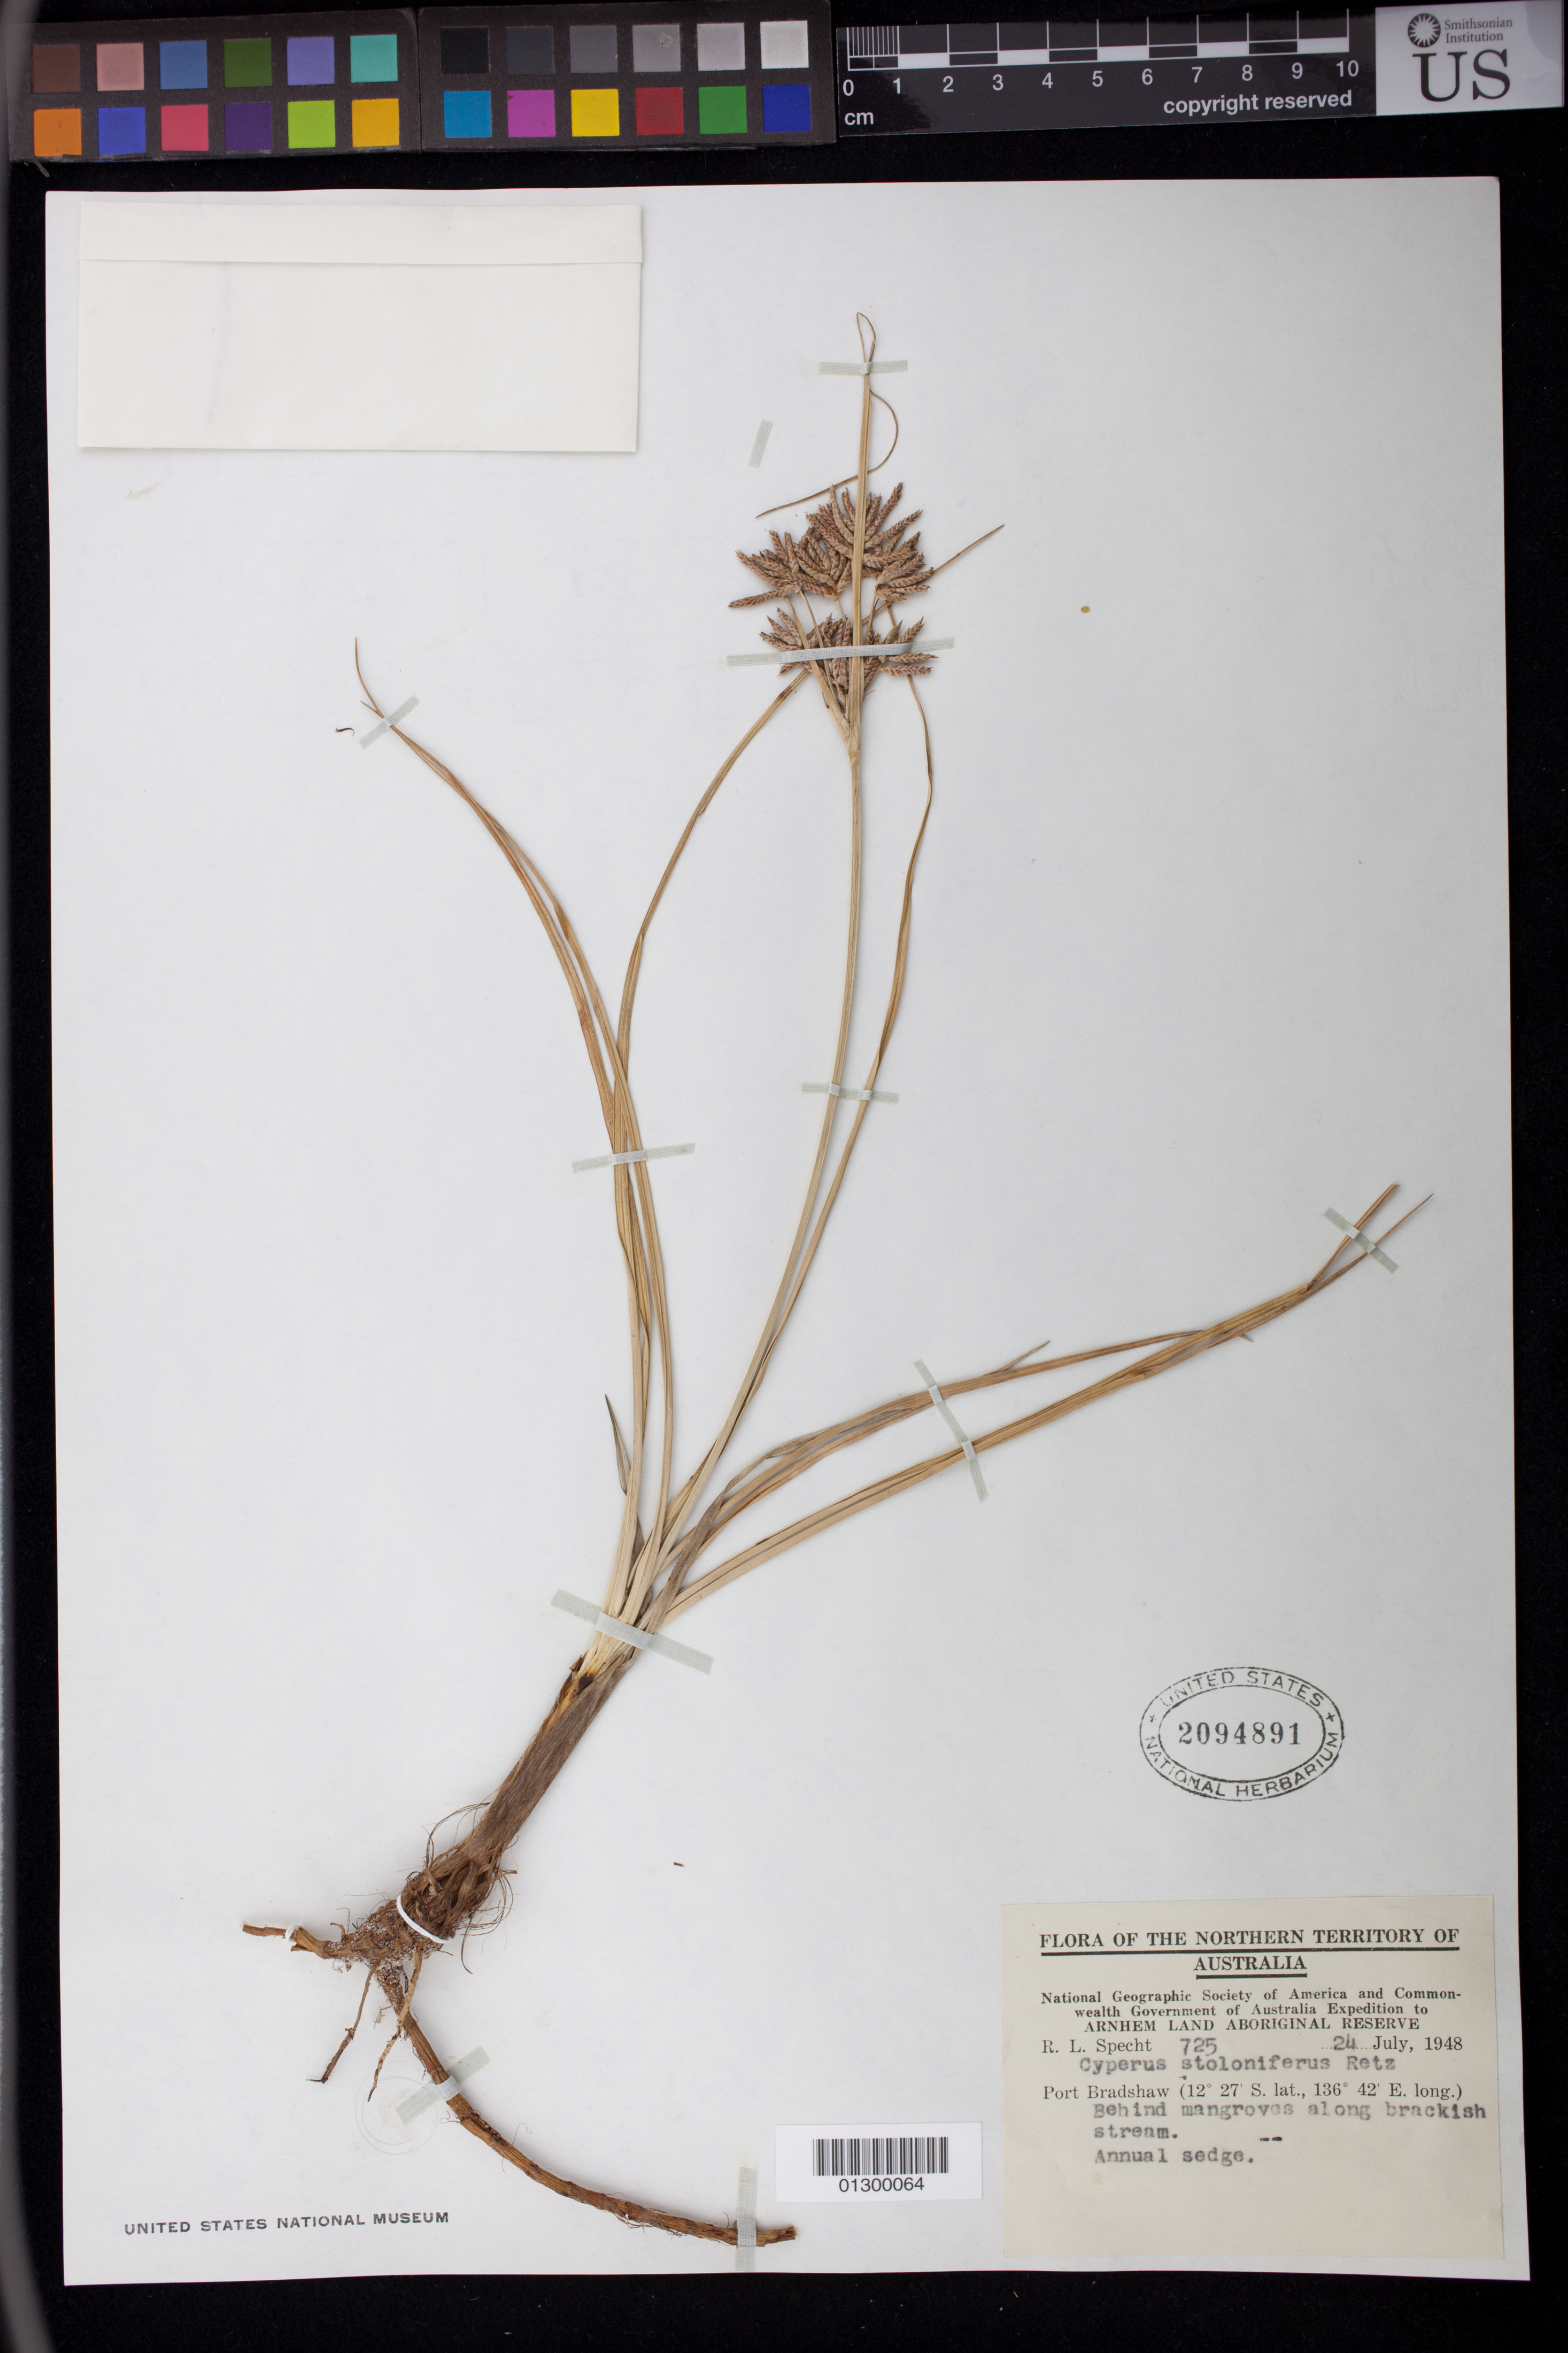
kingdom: Plantae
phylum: Tracheophyta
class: Liliopsida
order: Poales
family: Cyperaceae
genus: Cyperus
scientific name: Cyperus stoloniferus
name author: Retz.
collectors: R. L. Specht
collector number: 725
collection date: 1948-07-24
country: Australia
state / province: Northern Territory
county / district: East Arnhem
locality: Port Bradshaw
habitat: Behind mangrove along brackish stream.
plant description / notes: Annual sedge.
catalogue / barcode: US 2094891